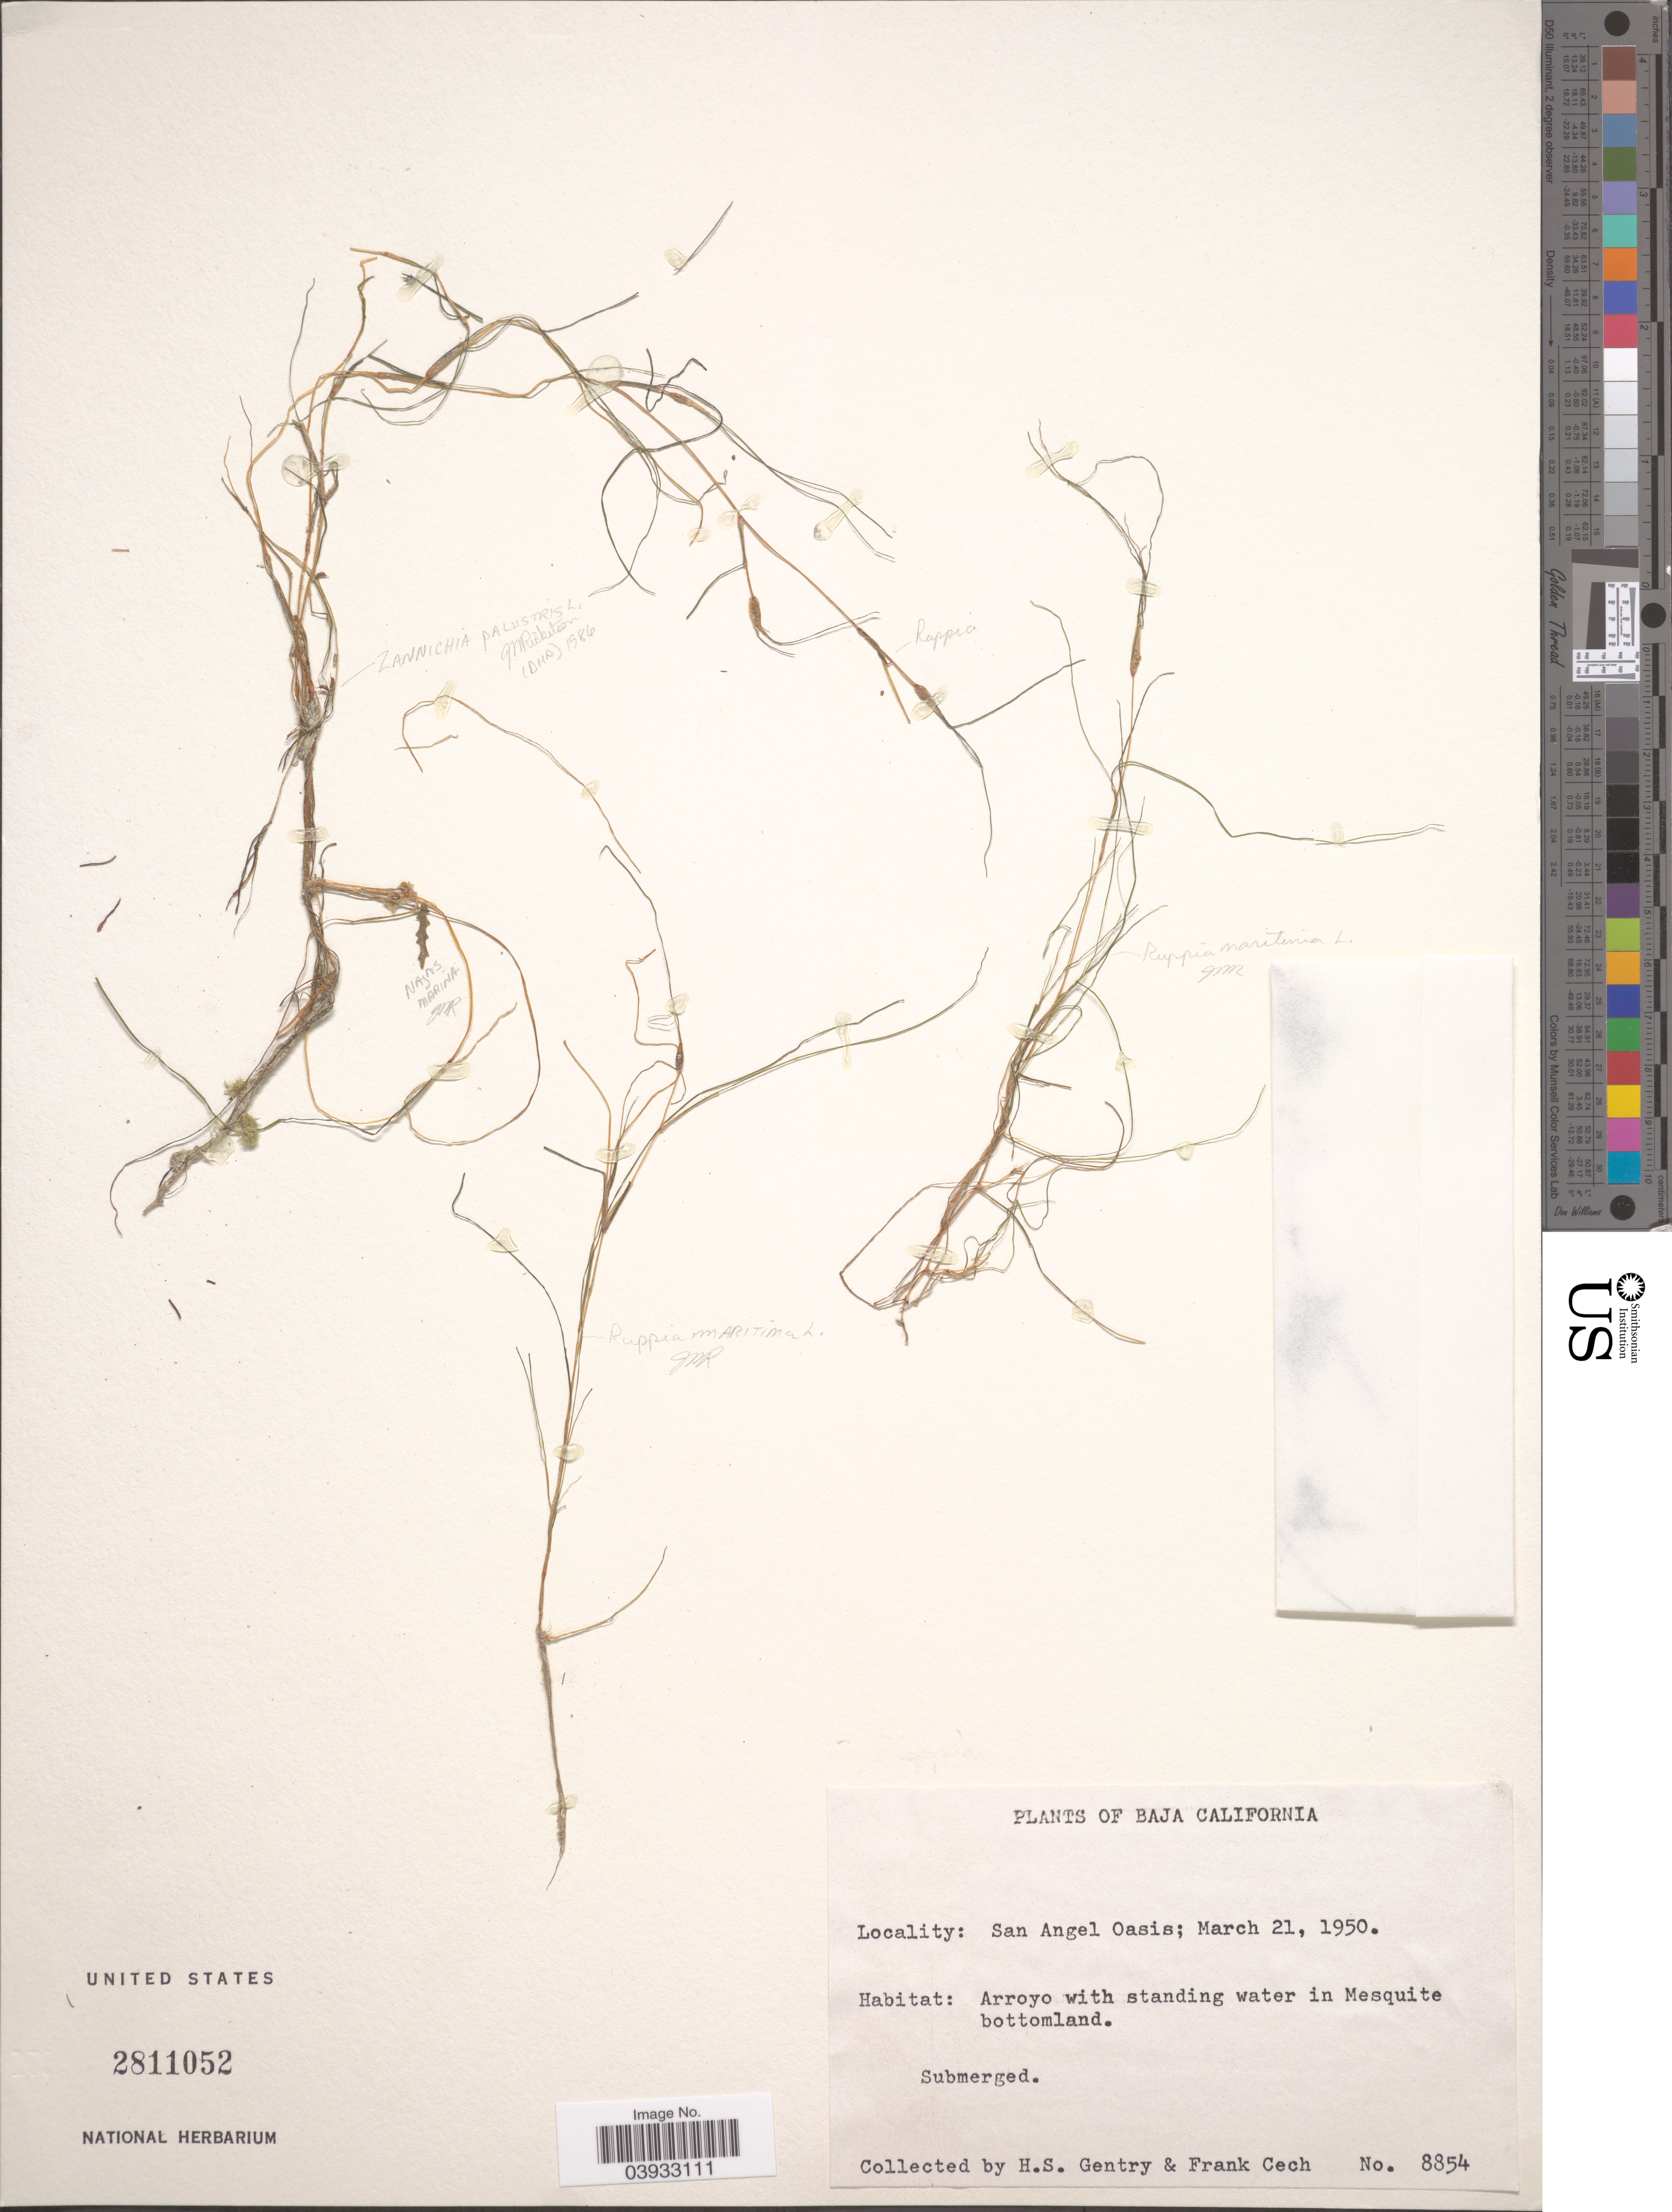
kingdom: Plantae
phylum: Tracheophyta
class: Liliopsida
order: Alismatales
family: Ruppiaceae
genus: Ruppia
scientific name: Ruppia maritima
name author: L.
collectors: H. S. Gentry & F. Cech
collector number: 8854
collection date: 1950-03-21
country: Mexico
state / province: Baja California Norte / Baja California Sur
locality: San Angel Oasis. Arroyo with standing water in Mesquite bottomland.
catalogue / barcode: US 2811052